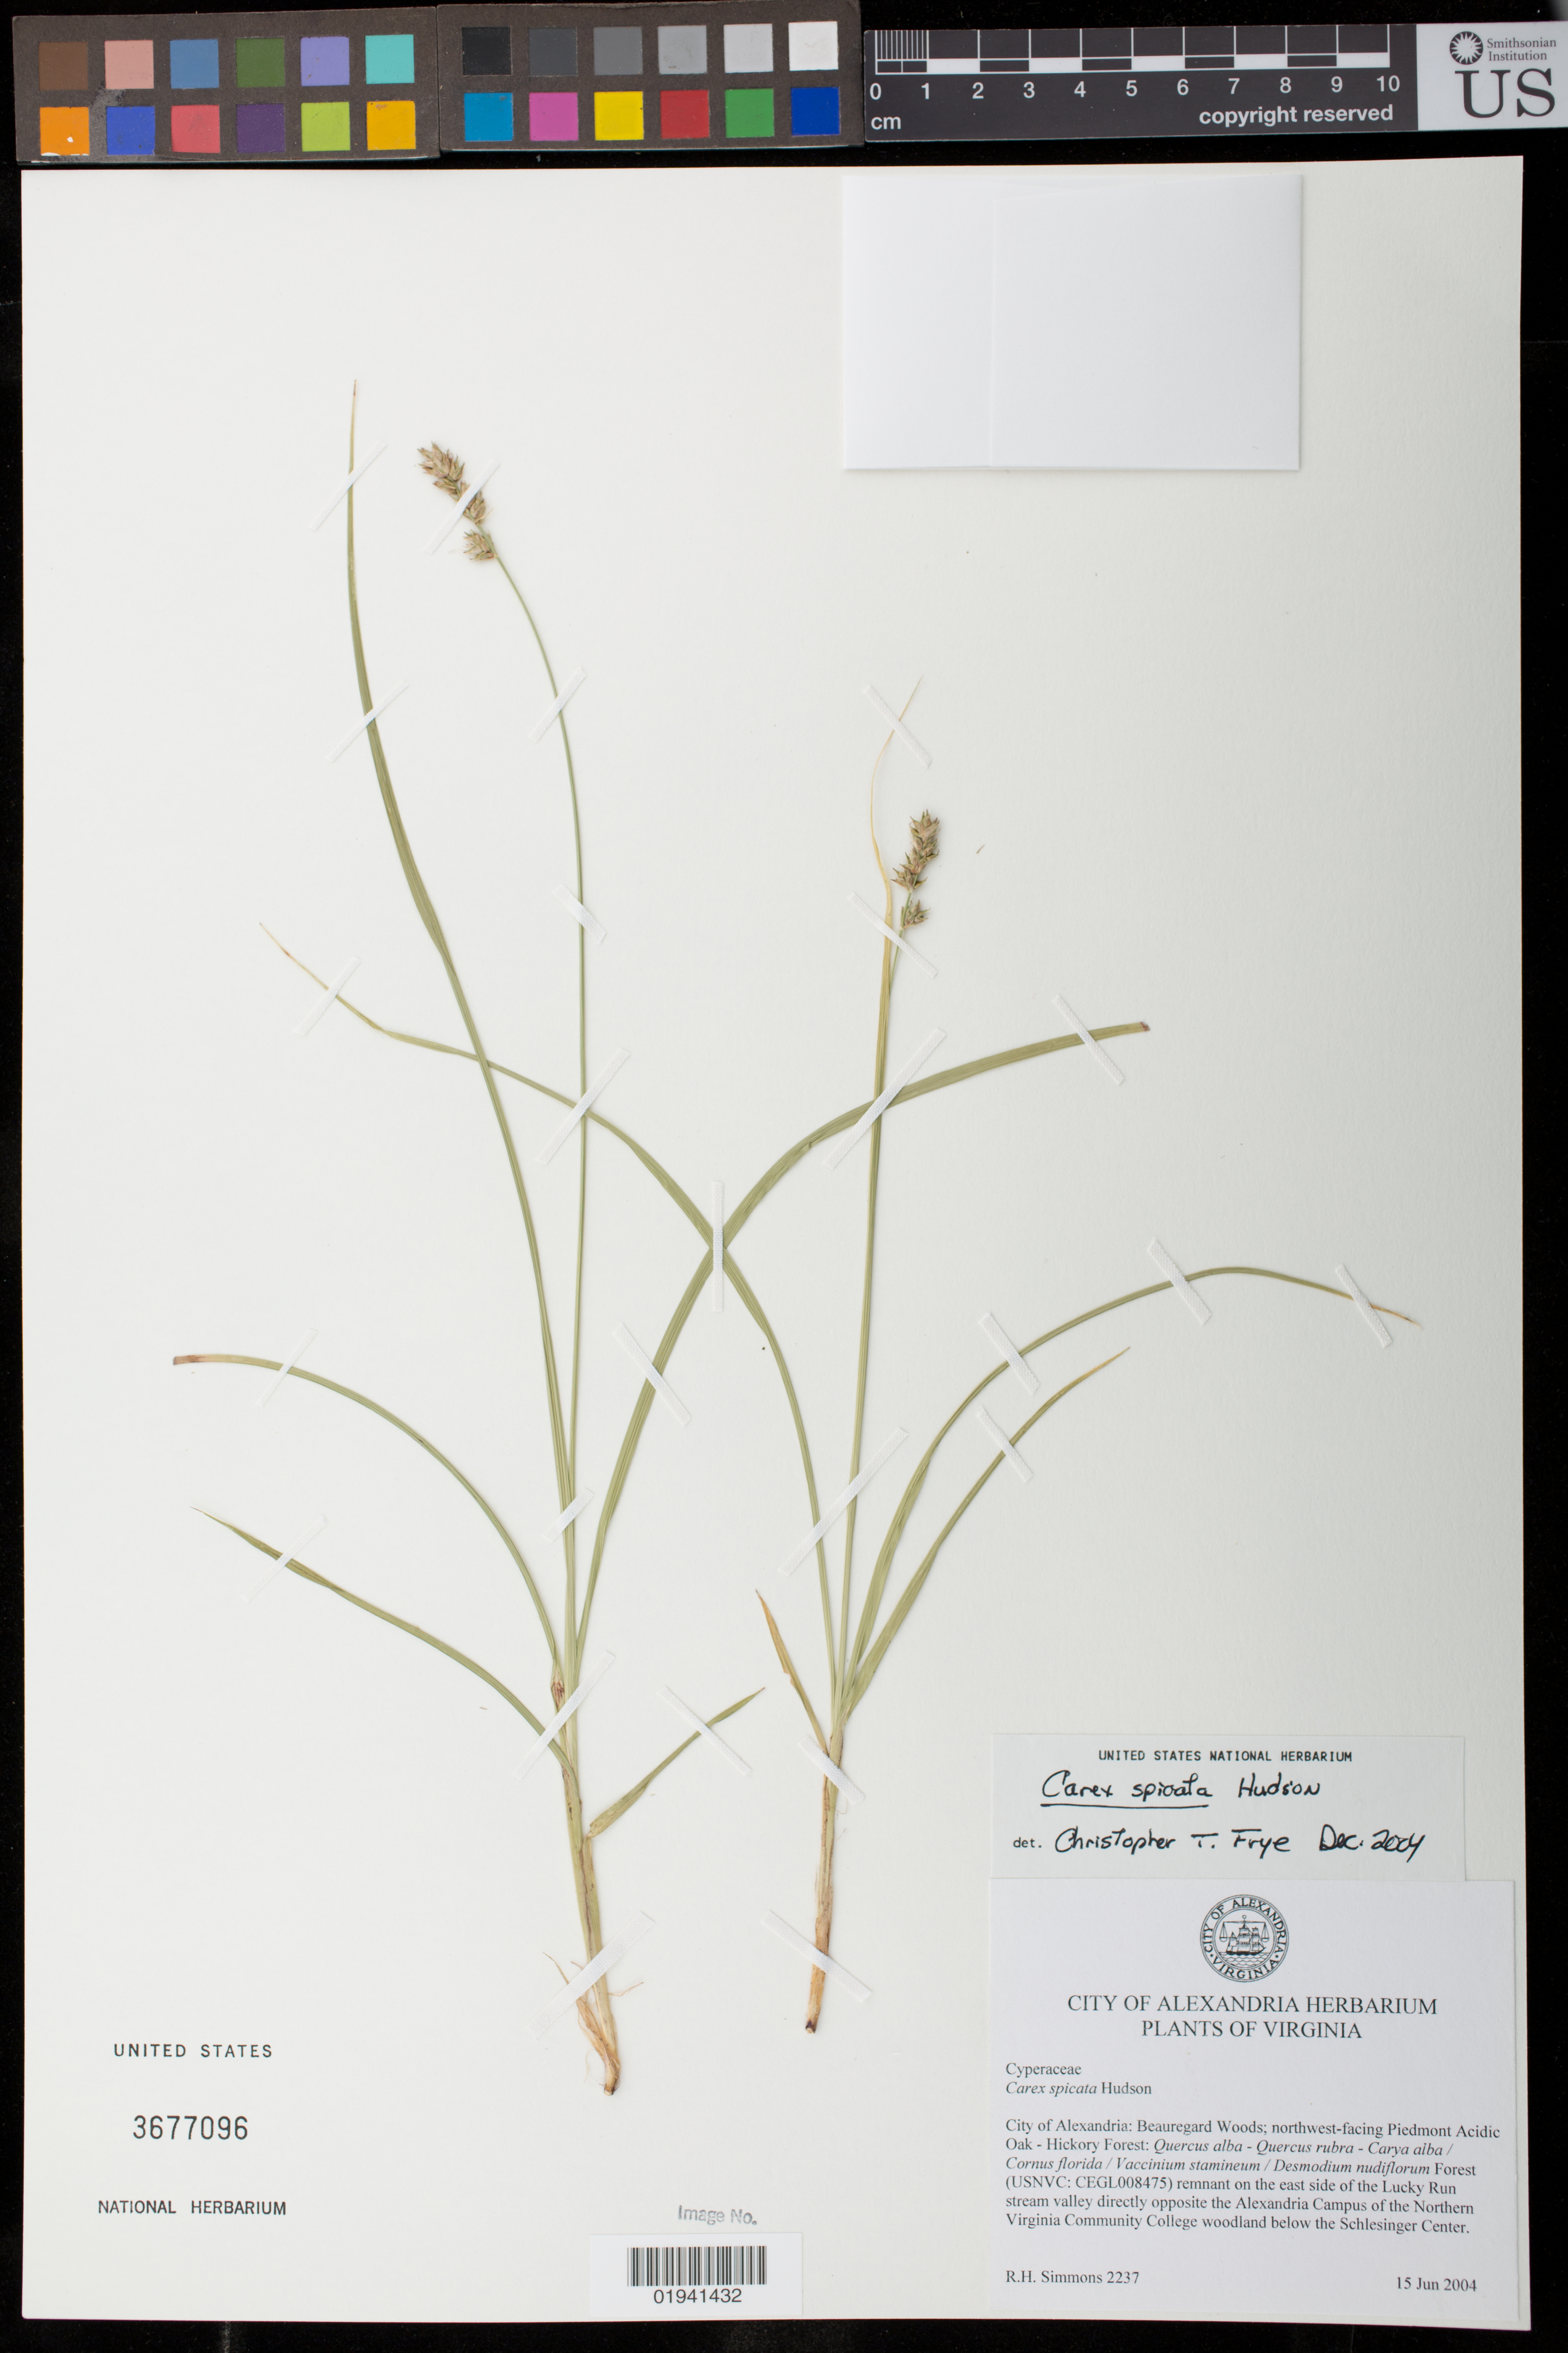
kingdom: Plantae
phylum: Tracheophyta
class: Liliopsida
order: Poales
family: Cyperaceae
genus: Carex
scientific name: Carex spicata subsp. spicata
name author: Huds.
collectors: R. H. Simmons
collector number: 2237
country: United States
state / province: Virginia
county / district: City of Alexandria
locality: Beauregard Woods, east side of the Lucky Run stream valley directly opposite of the Alexandria Campus of the Northern Virginia Community College below Schlesinger Center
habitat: northwest-facing Piedmont Acidic Oak- Hickory Forest, woodland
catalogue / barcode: US 3677096